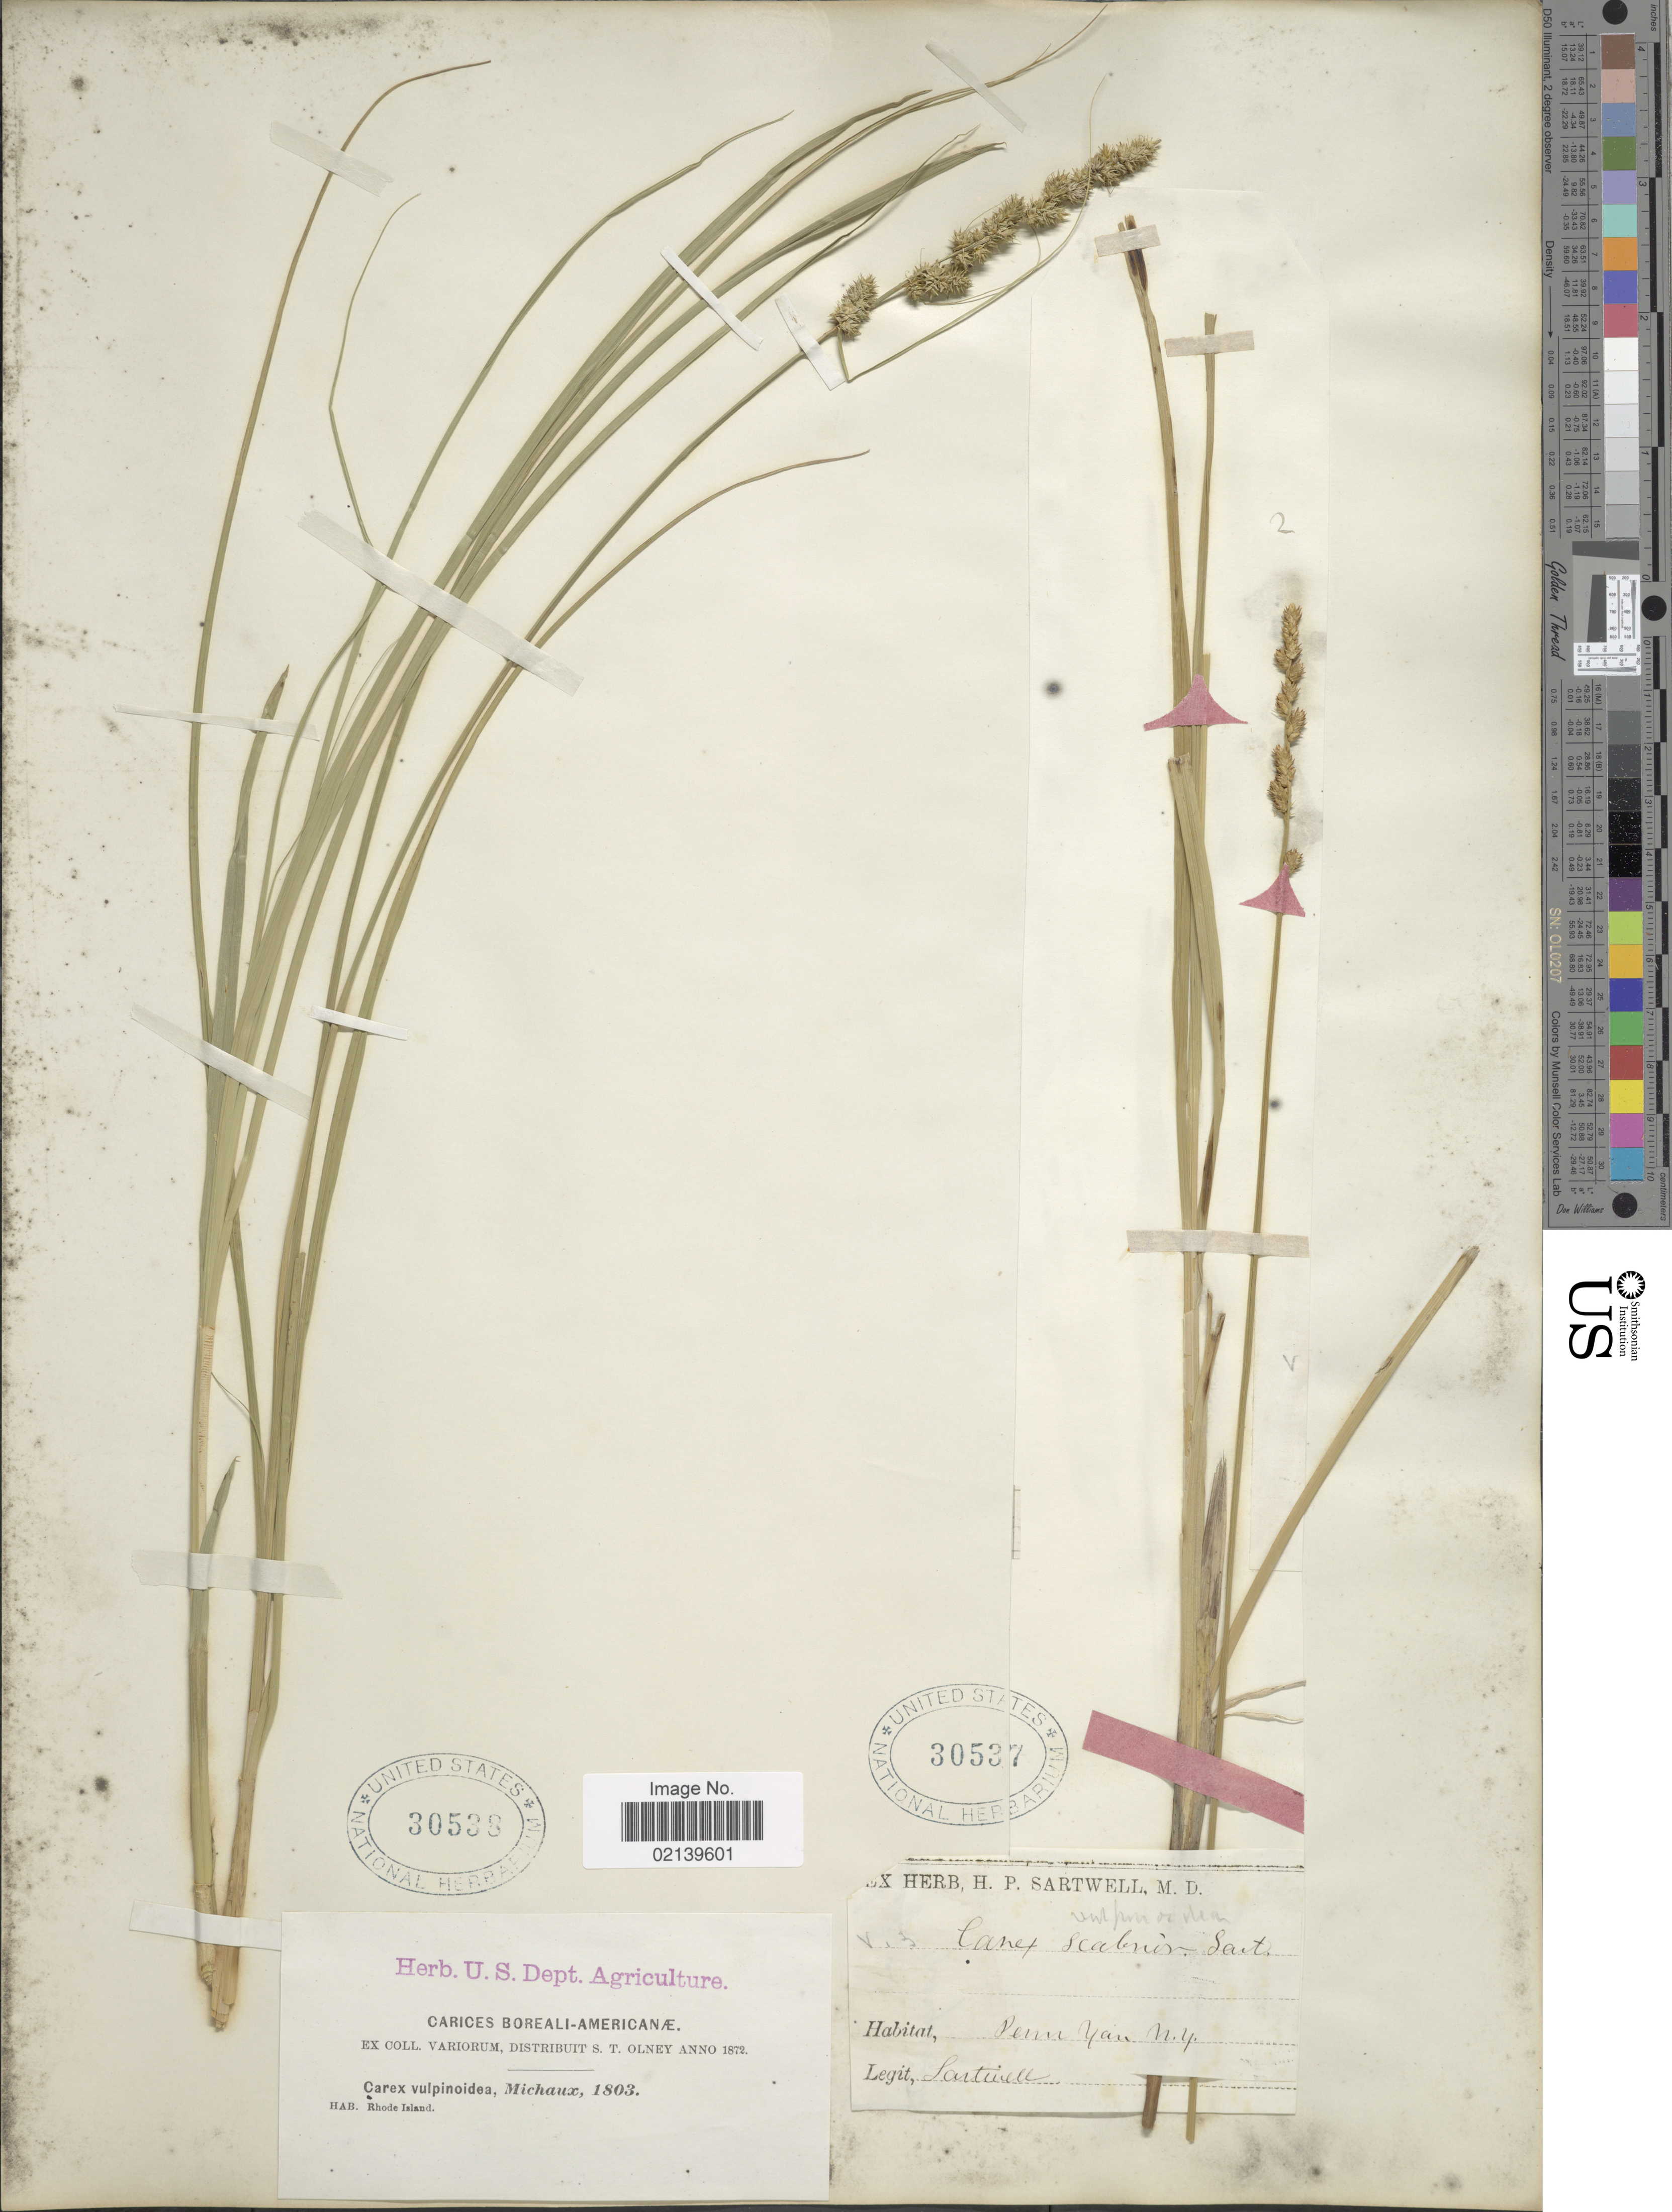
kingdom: Plantae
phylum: Tracheophyta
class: Liliopsida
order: Poales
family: Cyperaceae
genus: Carex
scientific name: Carex vulpinoidea Michx.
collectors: H. P. Sartwell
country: United States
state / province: New York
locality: Penn Yan, NY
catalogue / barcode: US 30537-2